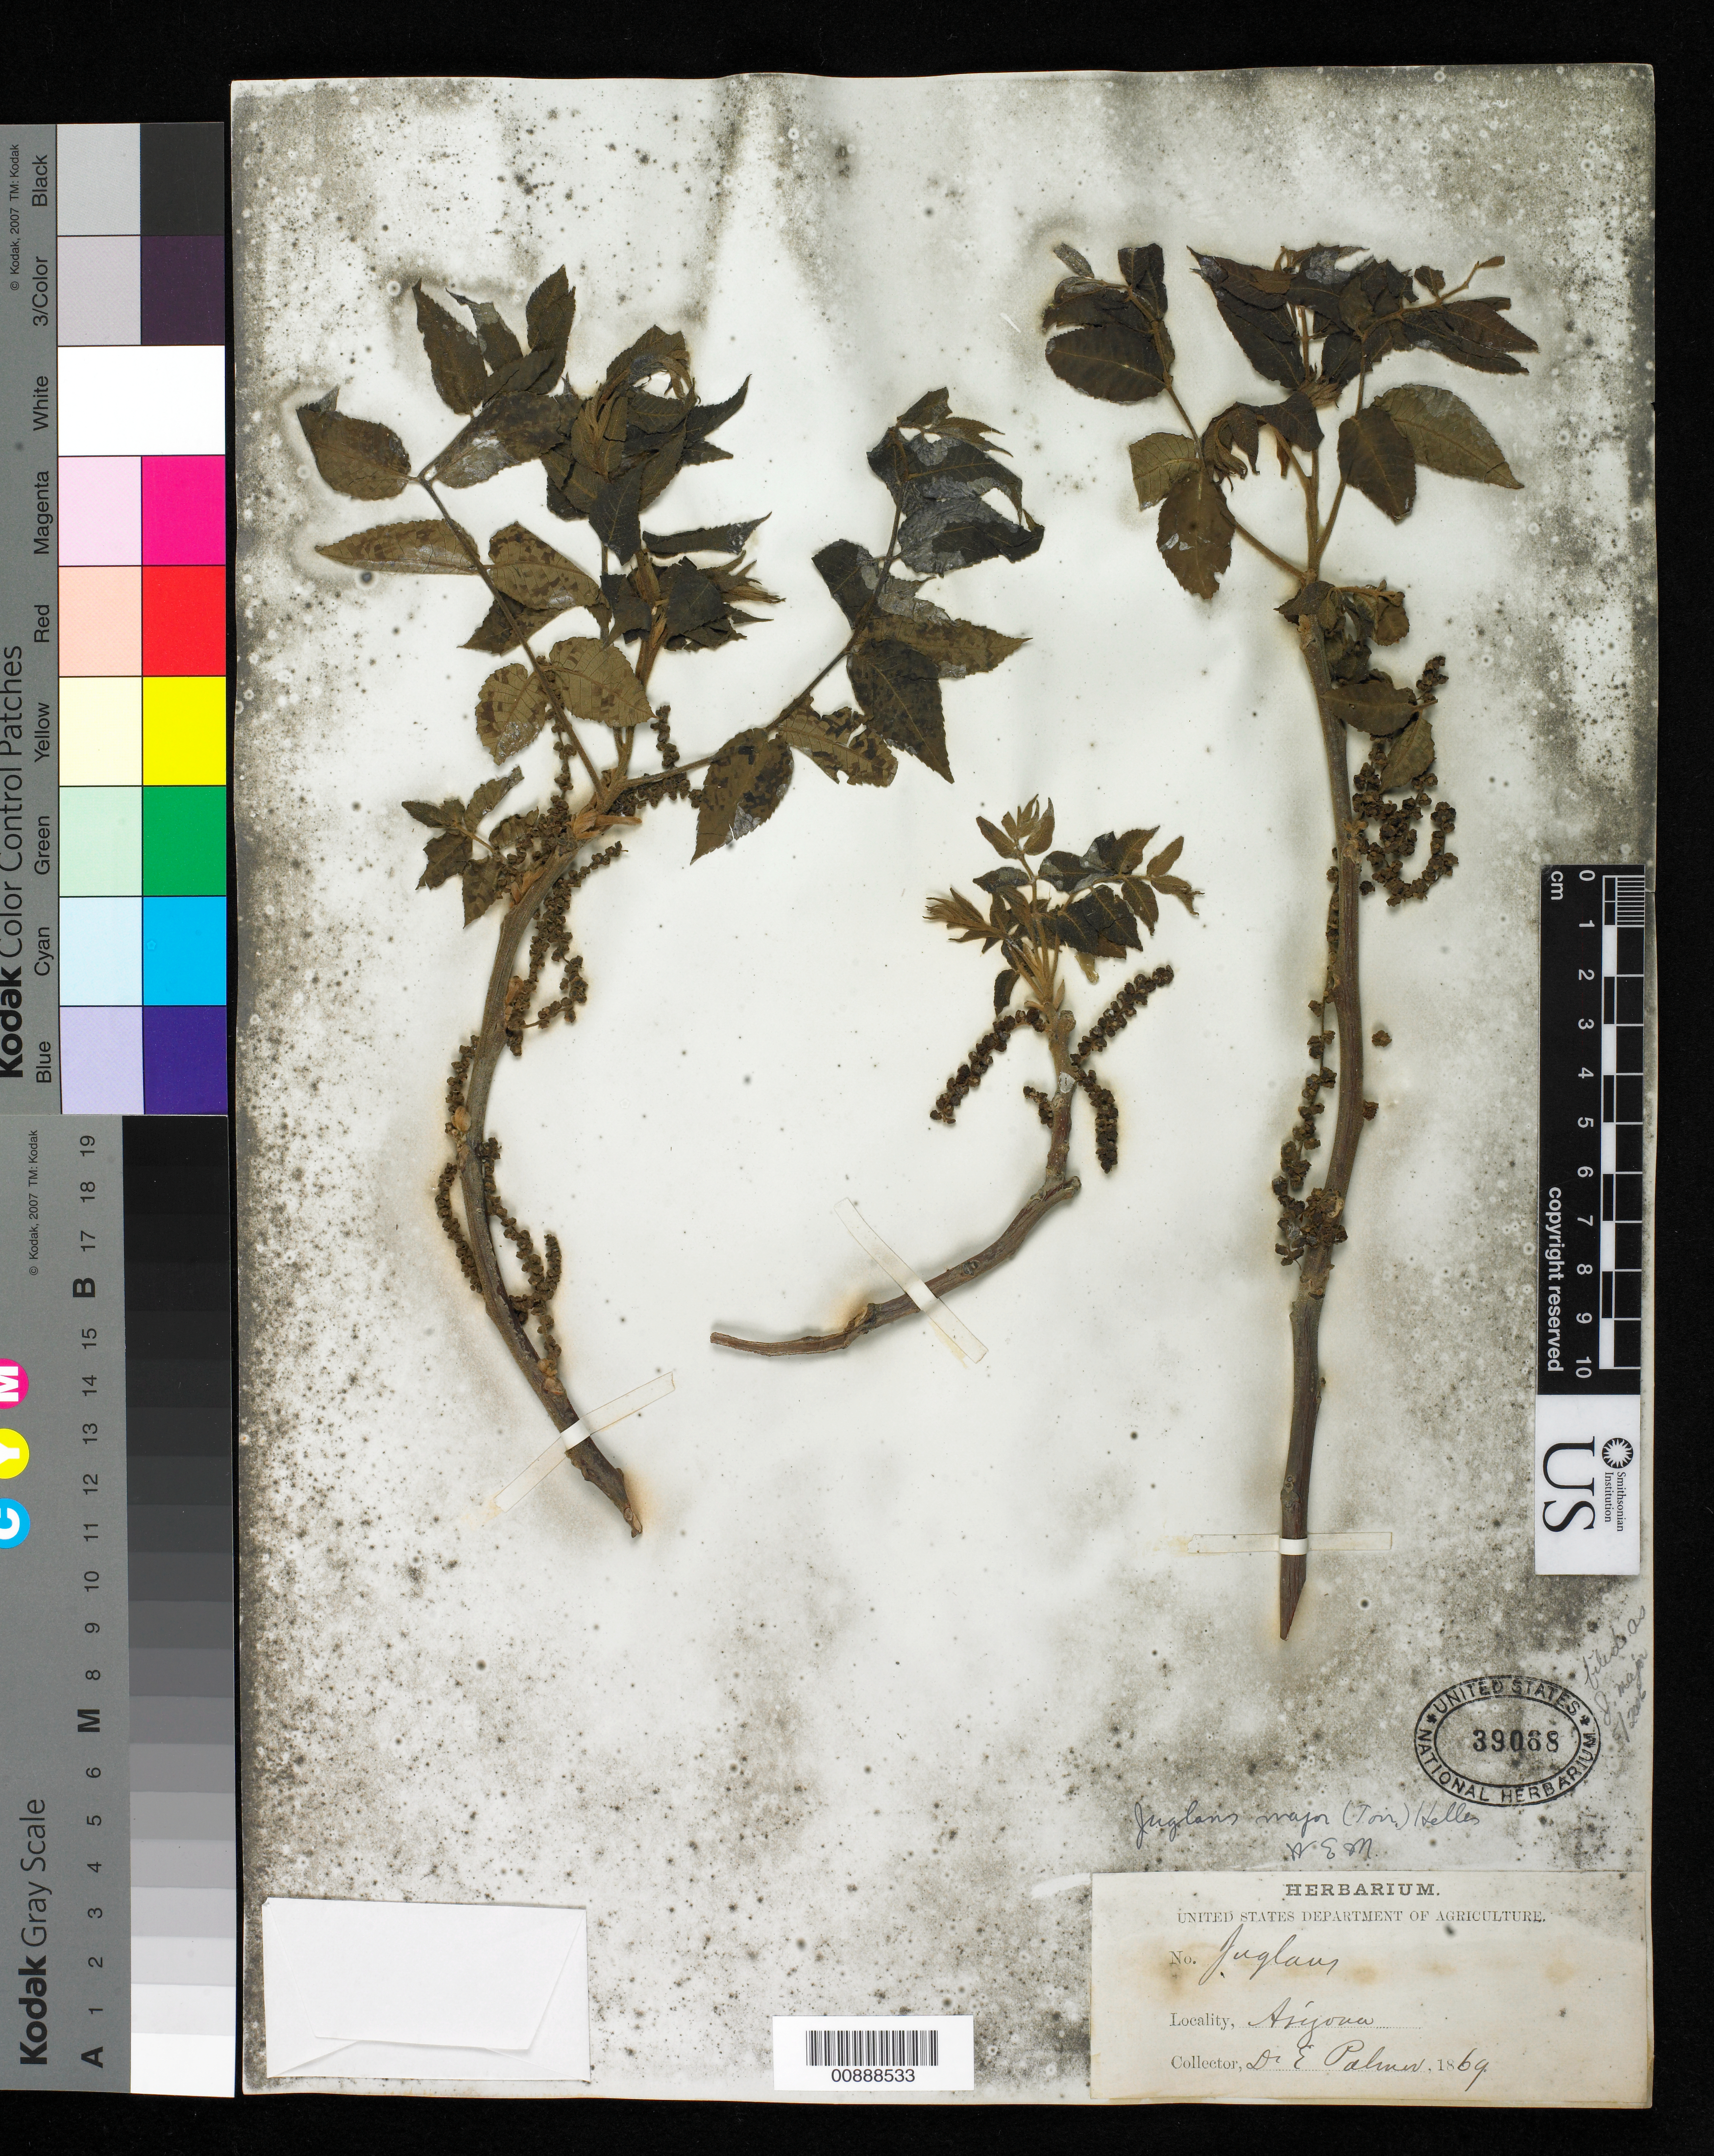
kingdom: Plantae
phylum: Tracheophyta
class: Magnoliopsida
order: Fagales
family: Juglandaceae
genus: Juglans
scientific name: Juglans major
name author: (Torr.) A. Heller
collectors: E. Palmer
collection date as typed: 1869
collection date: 1869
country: United States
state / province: Arizona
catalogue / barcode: US 39068